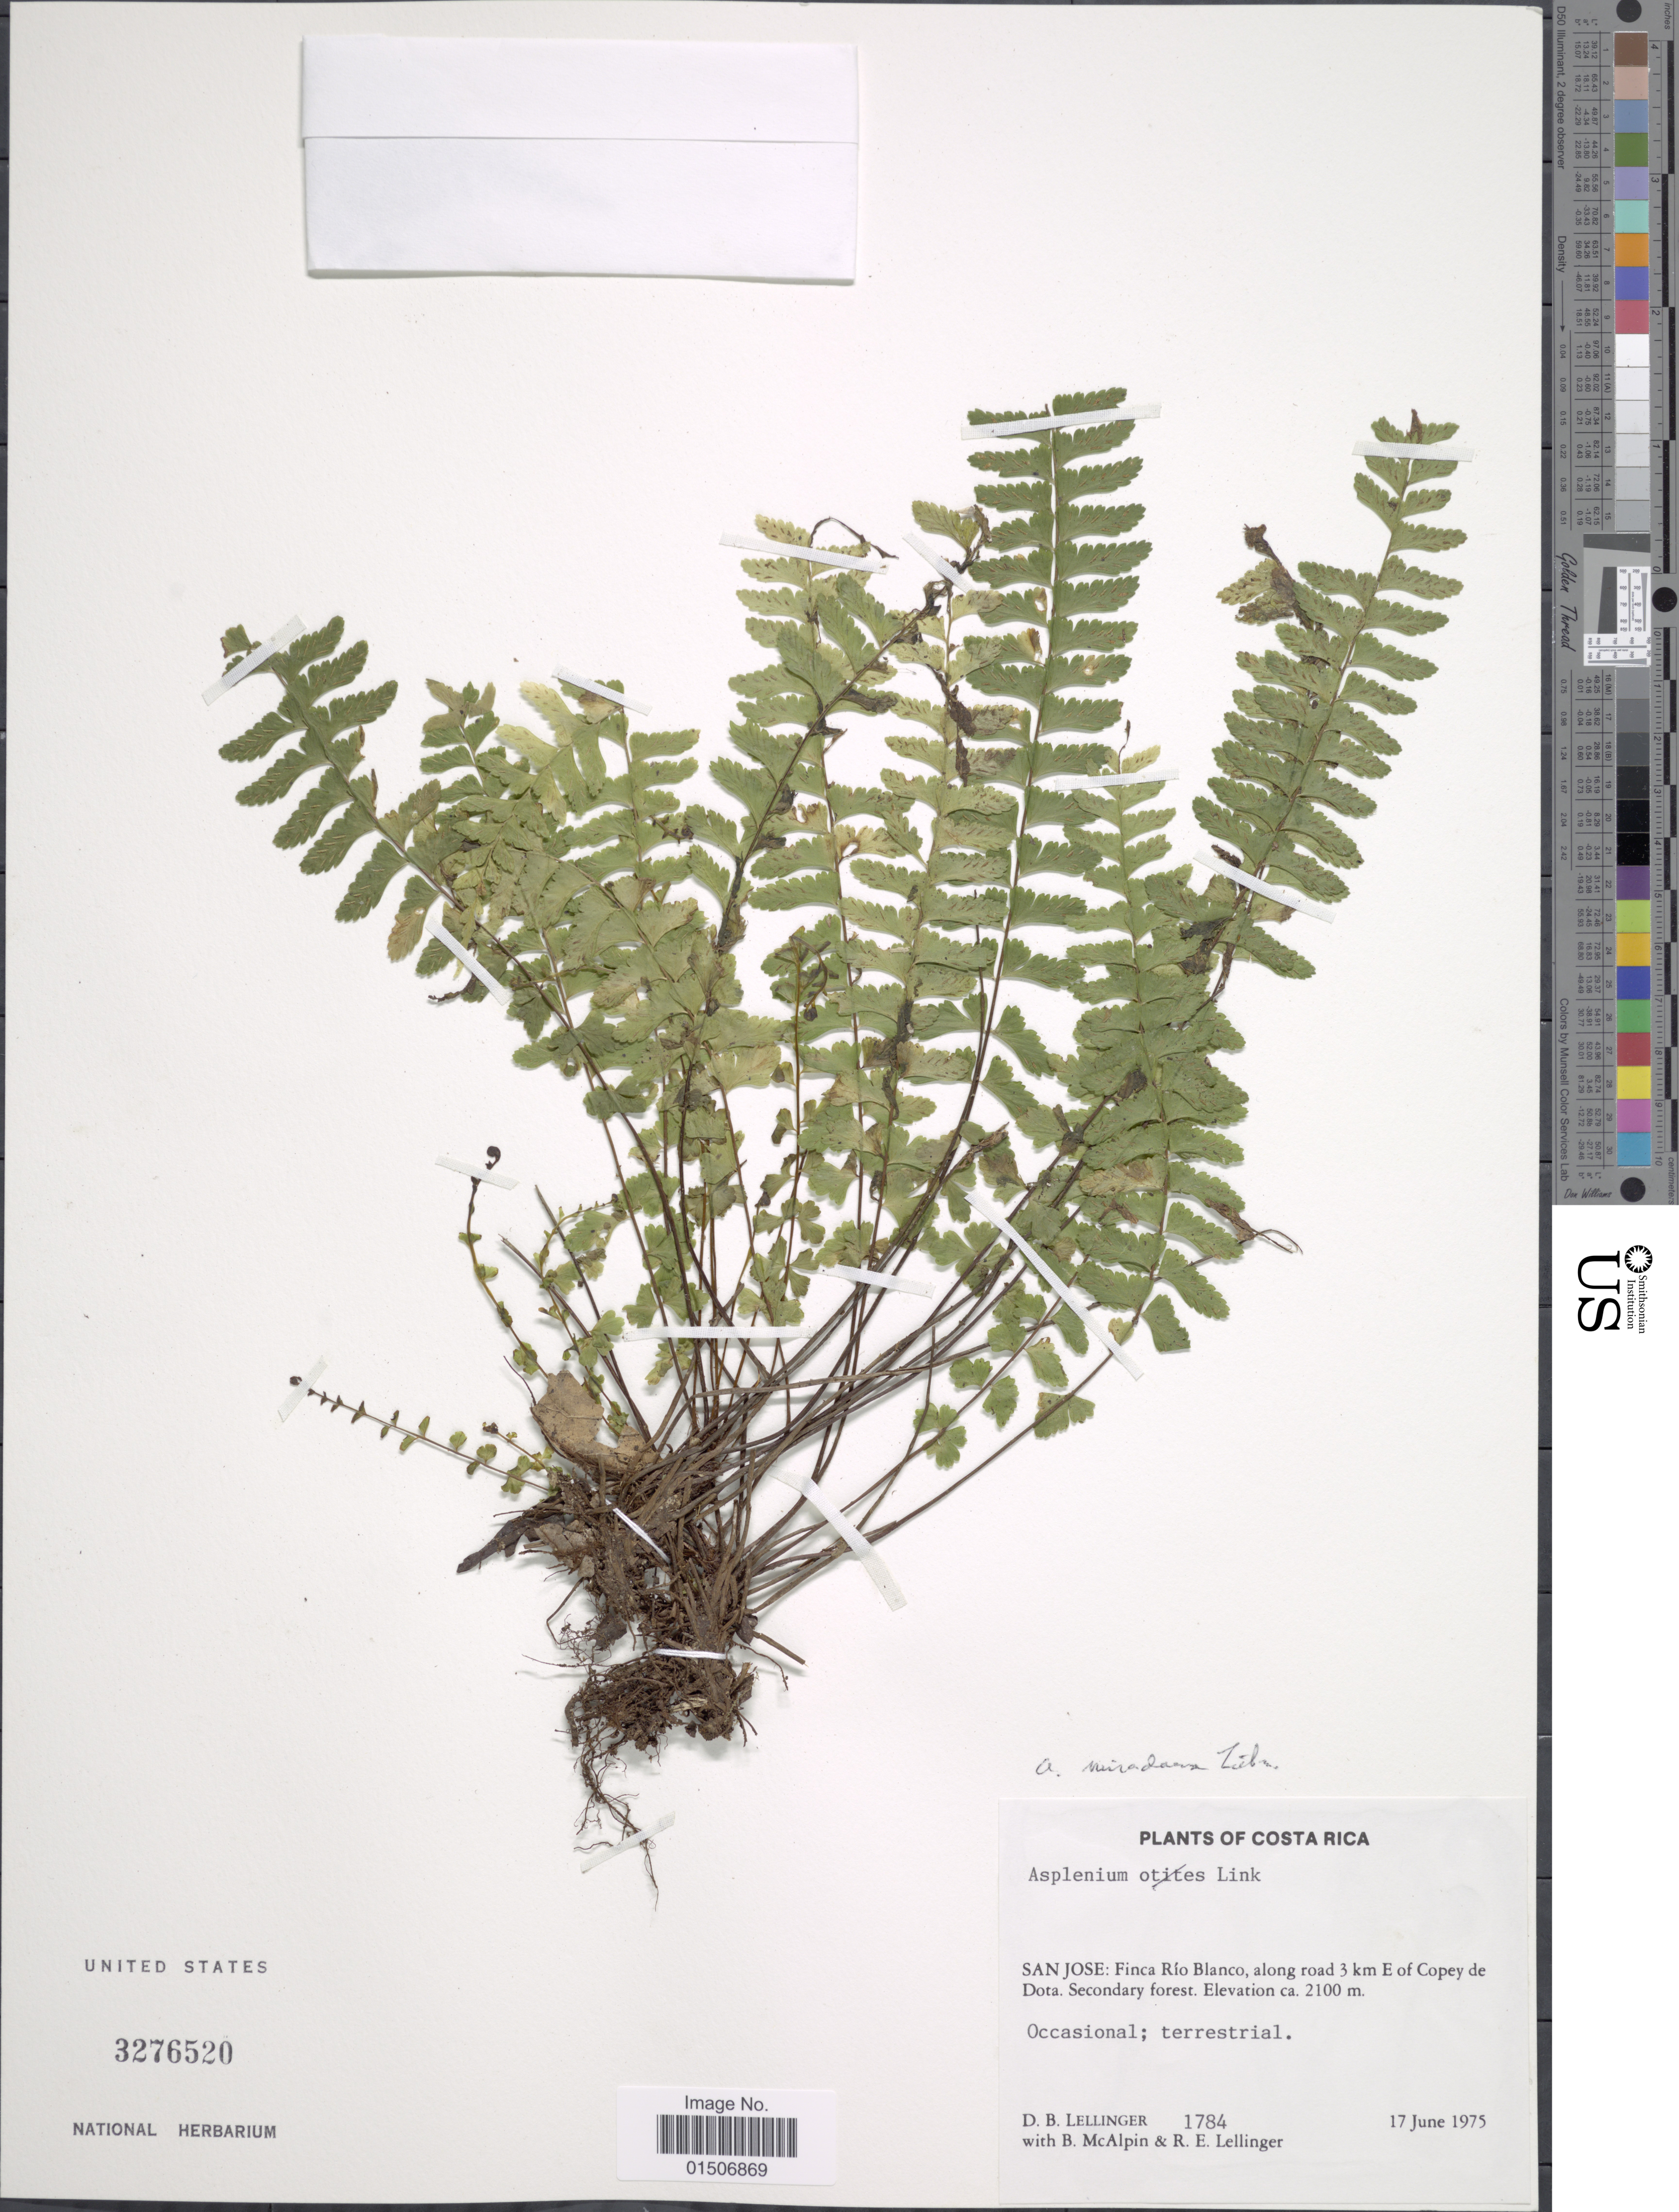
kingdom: Plantae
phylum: Tracheophyta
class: Polypodiopsida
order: Polypodiales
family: Aspleniaceae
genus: Asplenium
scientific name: Asplenium miradorense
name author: Liebm.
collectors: D. B. Lellinger, B. McAlpin & D. B. Lellinger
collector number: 1784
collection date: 1975-06-17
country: Costa Rica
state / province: San José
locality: Finca Río Blanco, along road 3 km E of Copey de Dota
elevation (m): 2100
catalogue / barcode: US 3276520